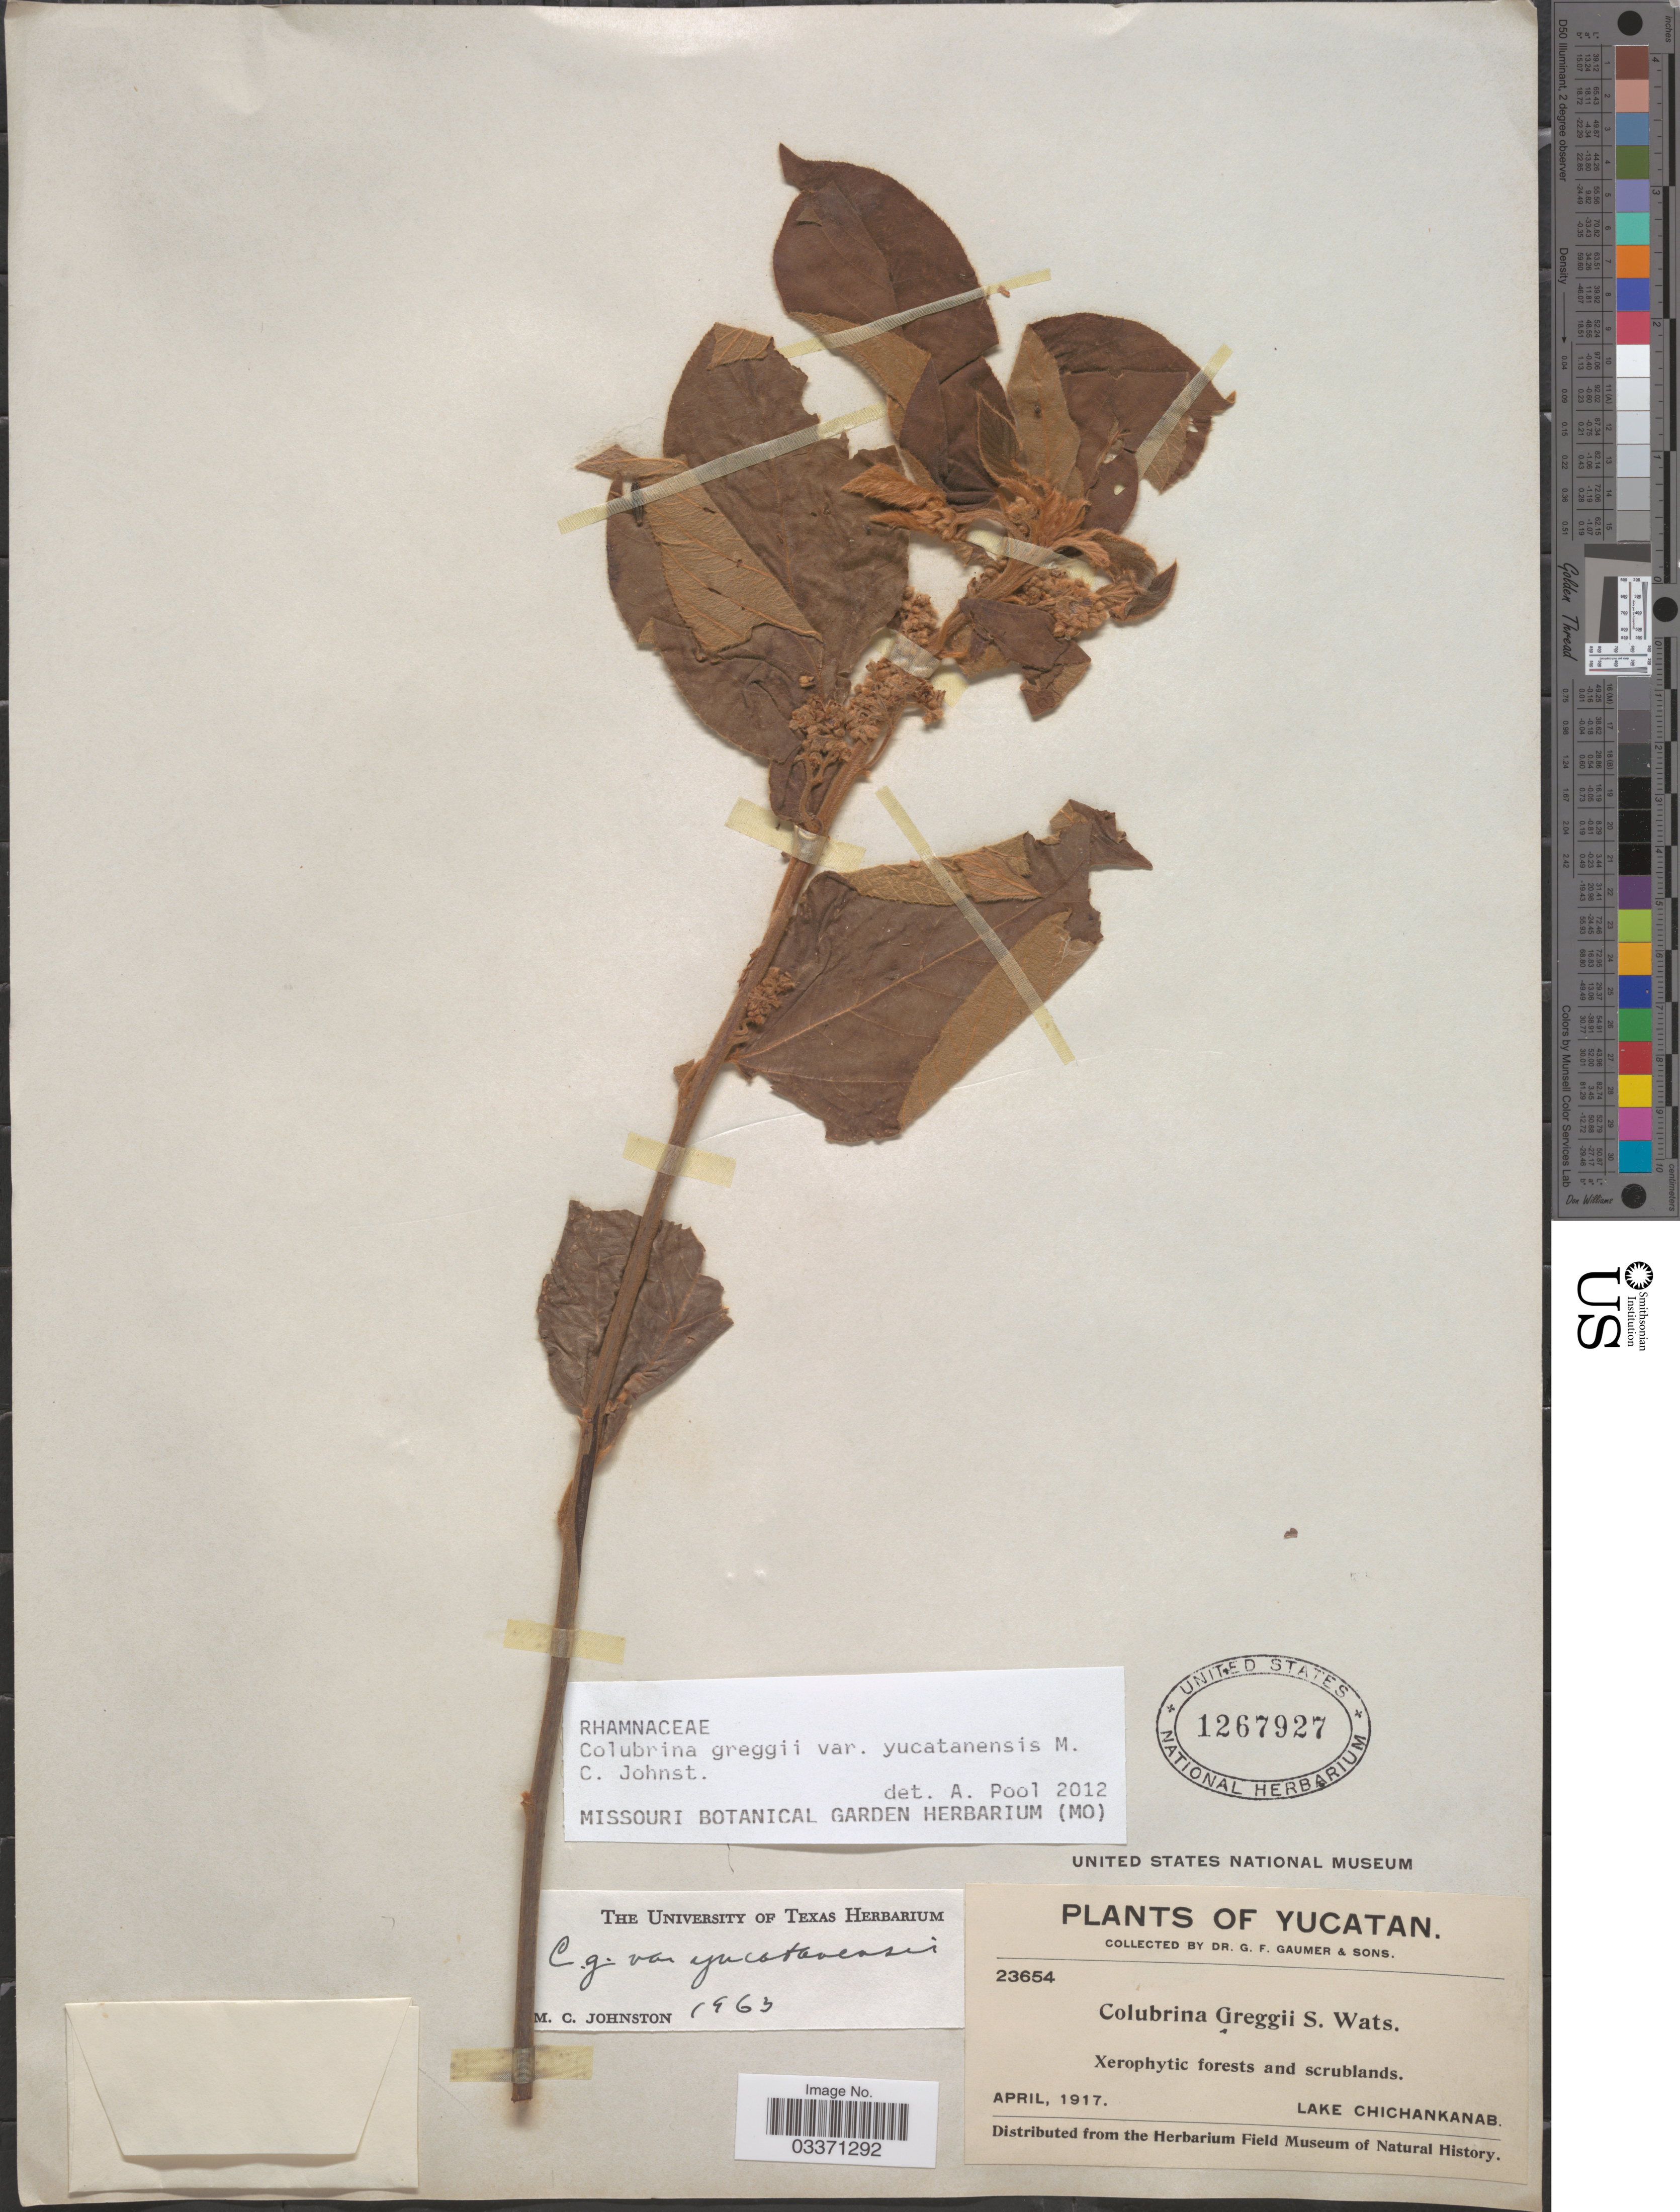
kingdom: Plantae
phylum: Tracheophyta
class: Magnoliopsida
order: Rosales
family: Rhamnaceae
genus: Colubrina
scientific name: Colubrina greggii var. yucatanensis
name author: M.C. Johnst.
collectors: G. F. Gaumer & Sons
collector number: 23654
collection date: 1917-04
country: Mexico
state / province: Yucatán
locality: Lake Chichankanab.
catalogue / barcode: US 1267927